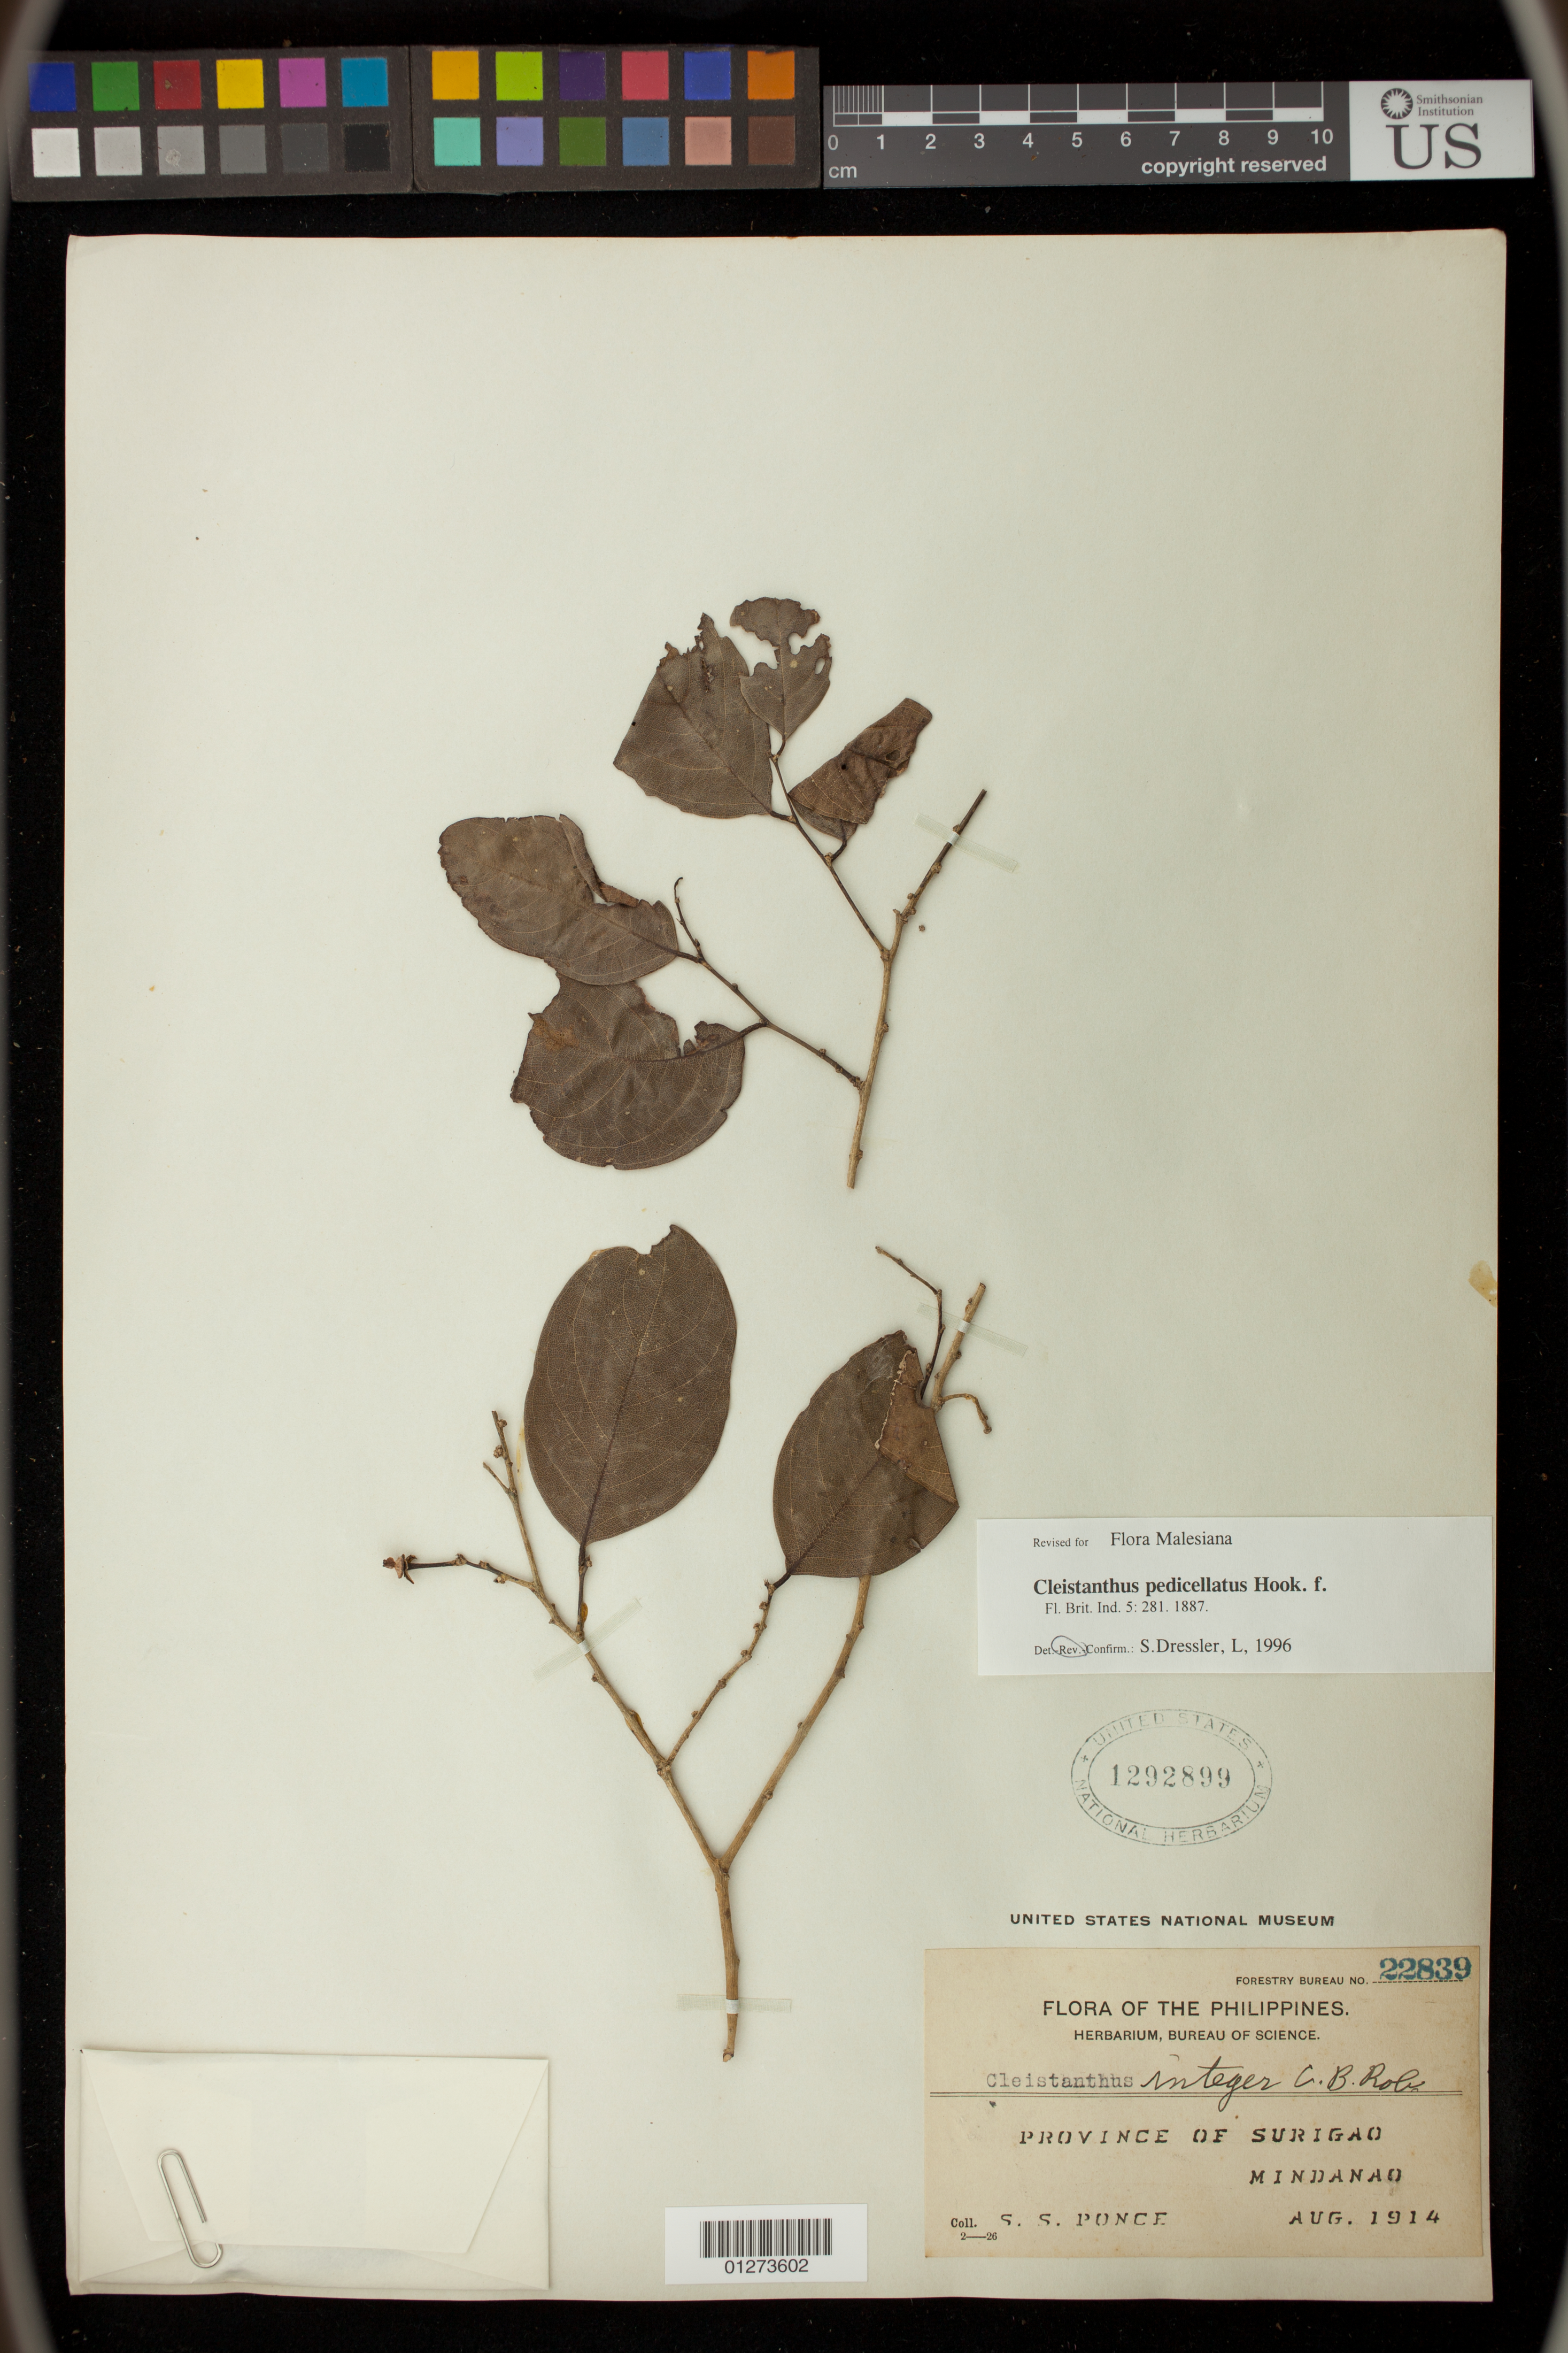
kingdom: Plantae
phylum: Tracheophyta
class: Magnoliopsida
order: Malpighiales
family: Phyllanthaceae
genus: Cleistanthus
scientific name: Cleistanthus pedicellatus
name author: Hook. f.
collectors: S. Ponce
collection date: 1914-08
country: Philippines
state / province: Caraga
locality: Province of Surigao, Mindanao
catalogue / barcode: US 1292899